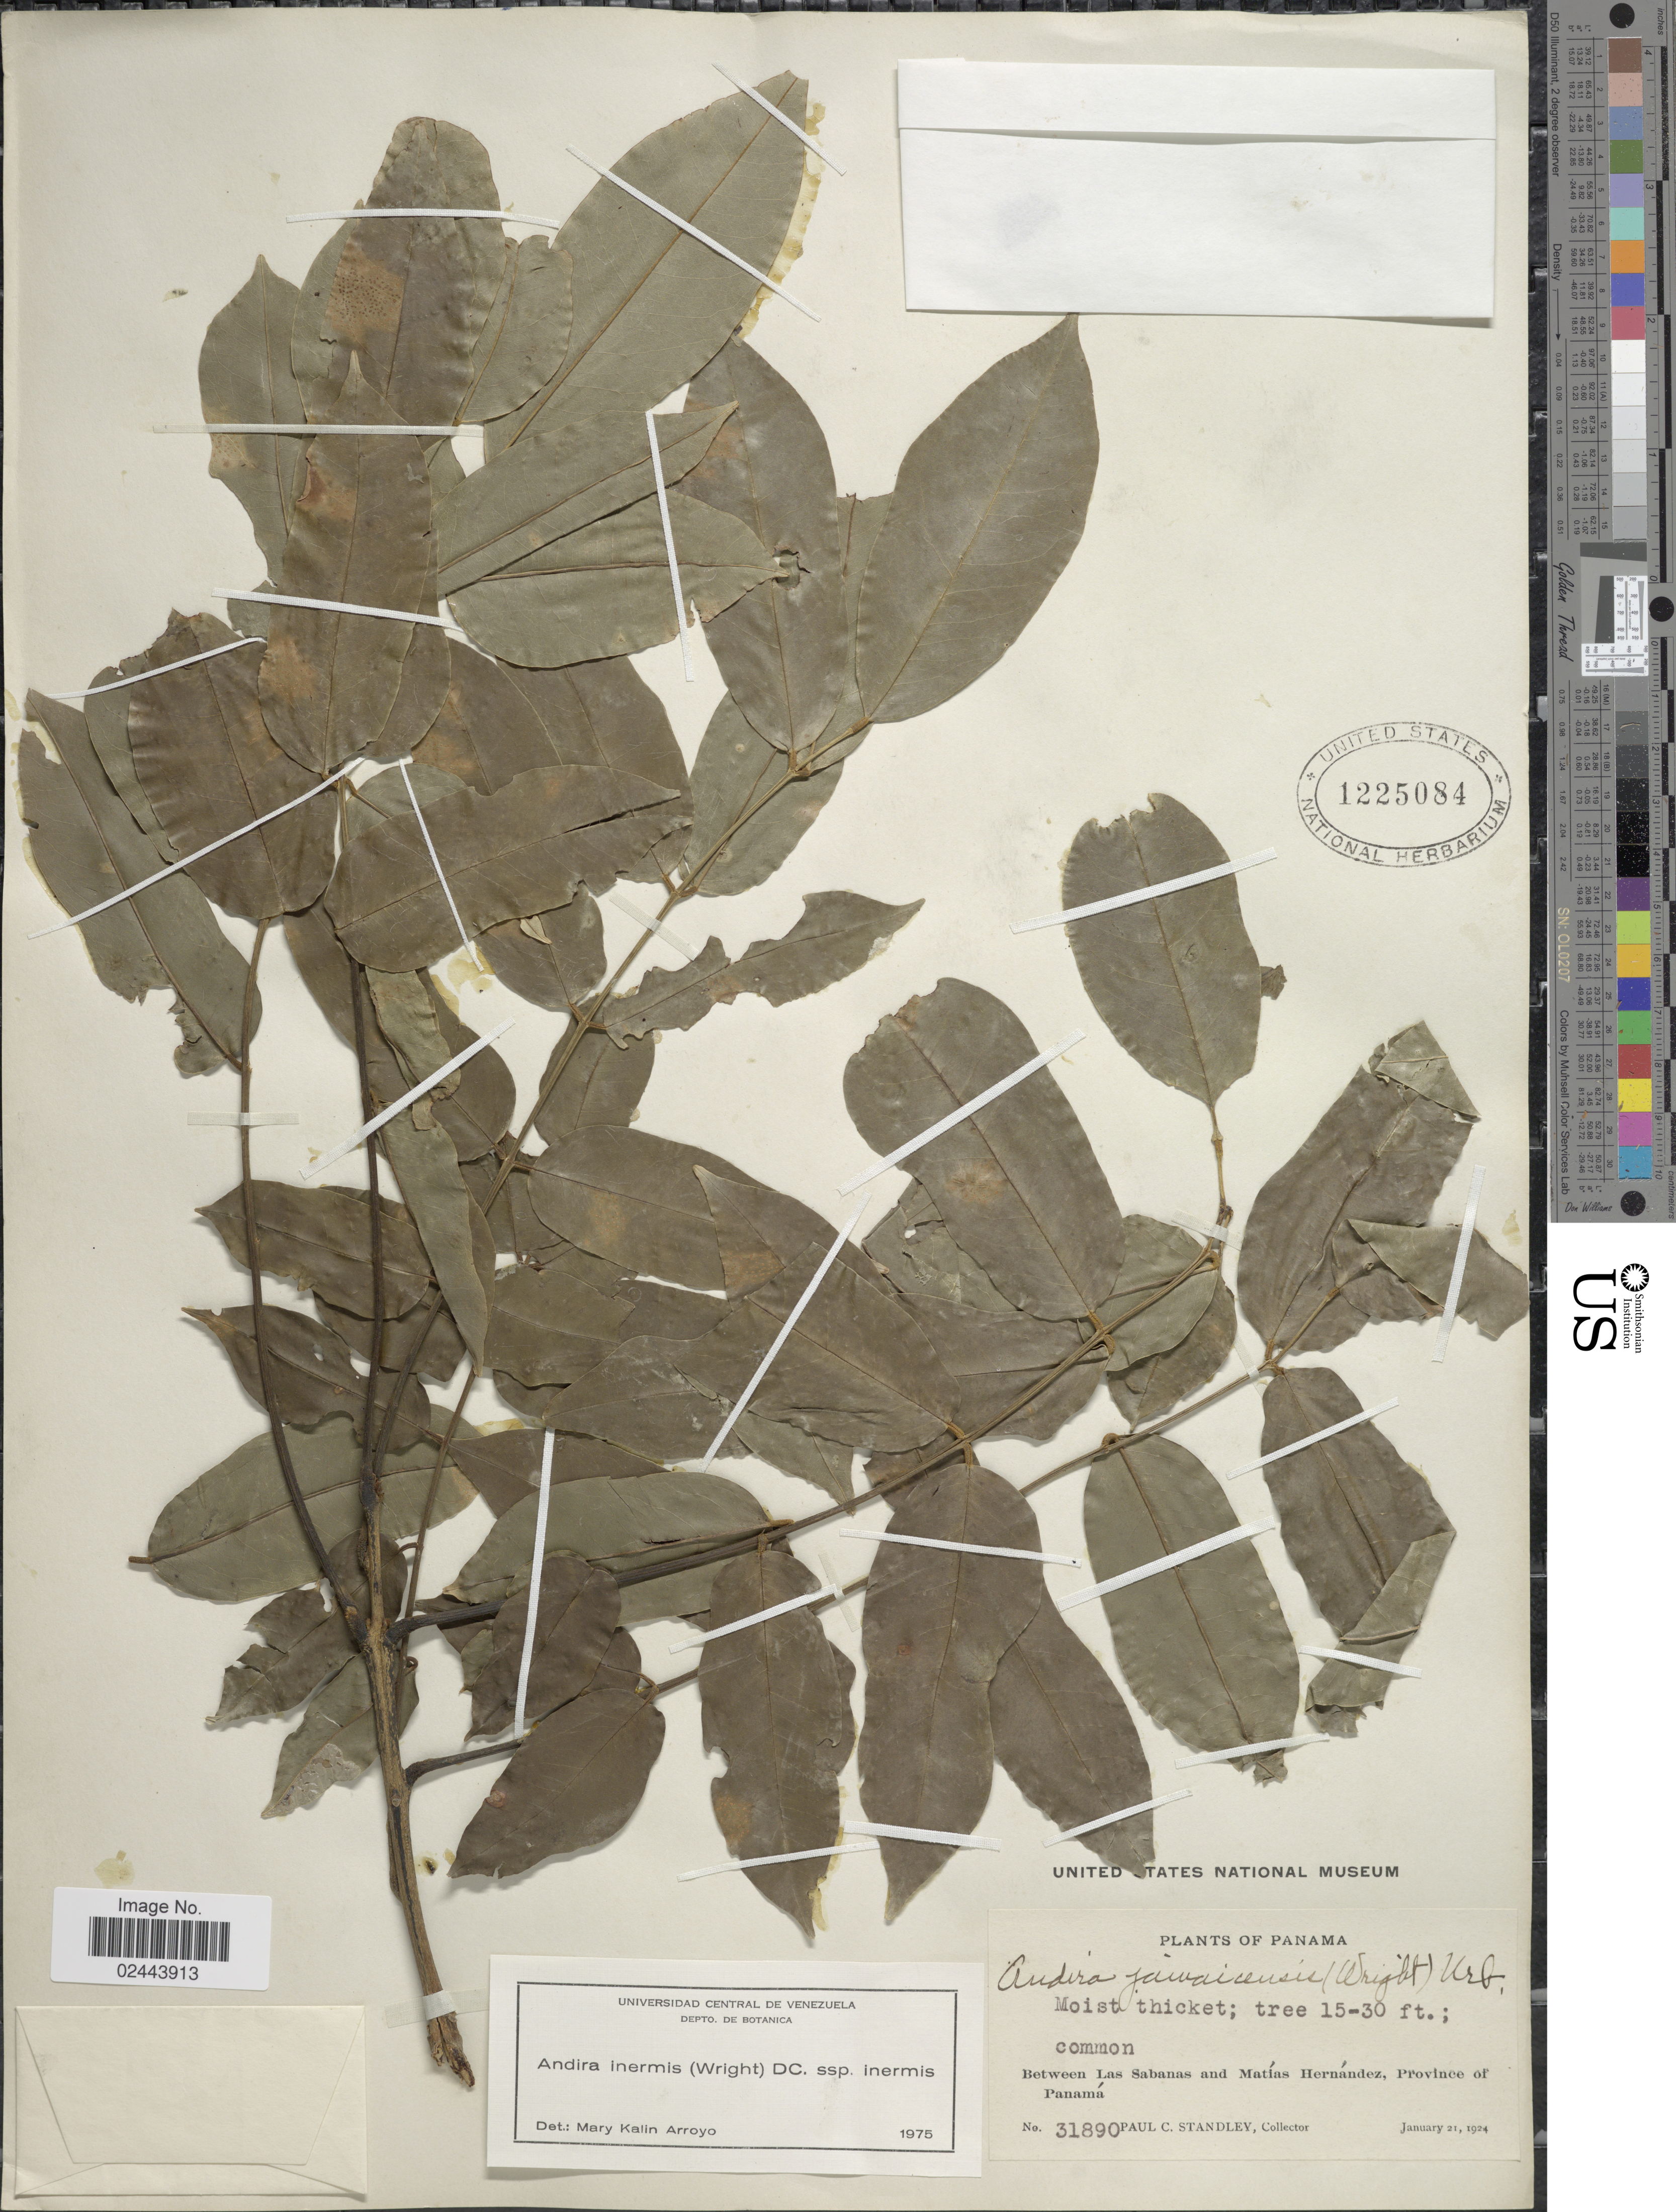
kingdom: Plantae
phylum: Tracheophyta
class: Magnoliopsida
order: Fabales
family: Fabaceae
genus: Andira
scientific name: Andira inermis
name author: (W. Wright) Kunth ex DC.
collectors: P. C. Standley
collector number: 31890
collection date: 1924-01-21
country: Panama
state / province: Panamá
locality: Moist thicket, Between Las Sabanas and Matías Hernández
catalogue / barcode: US 1225084